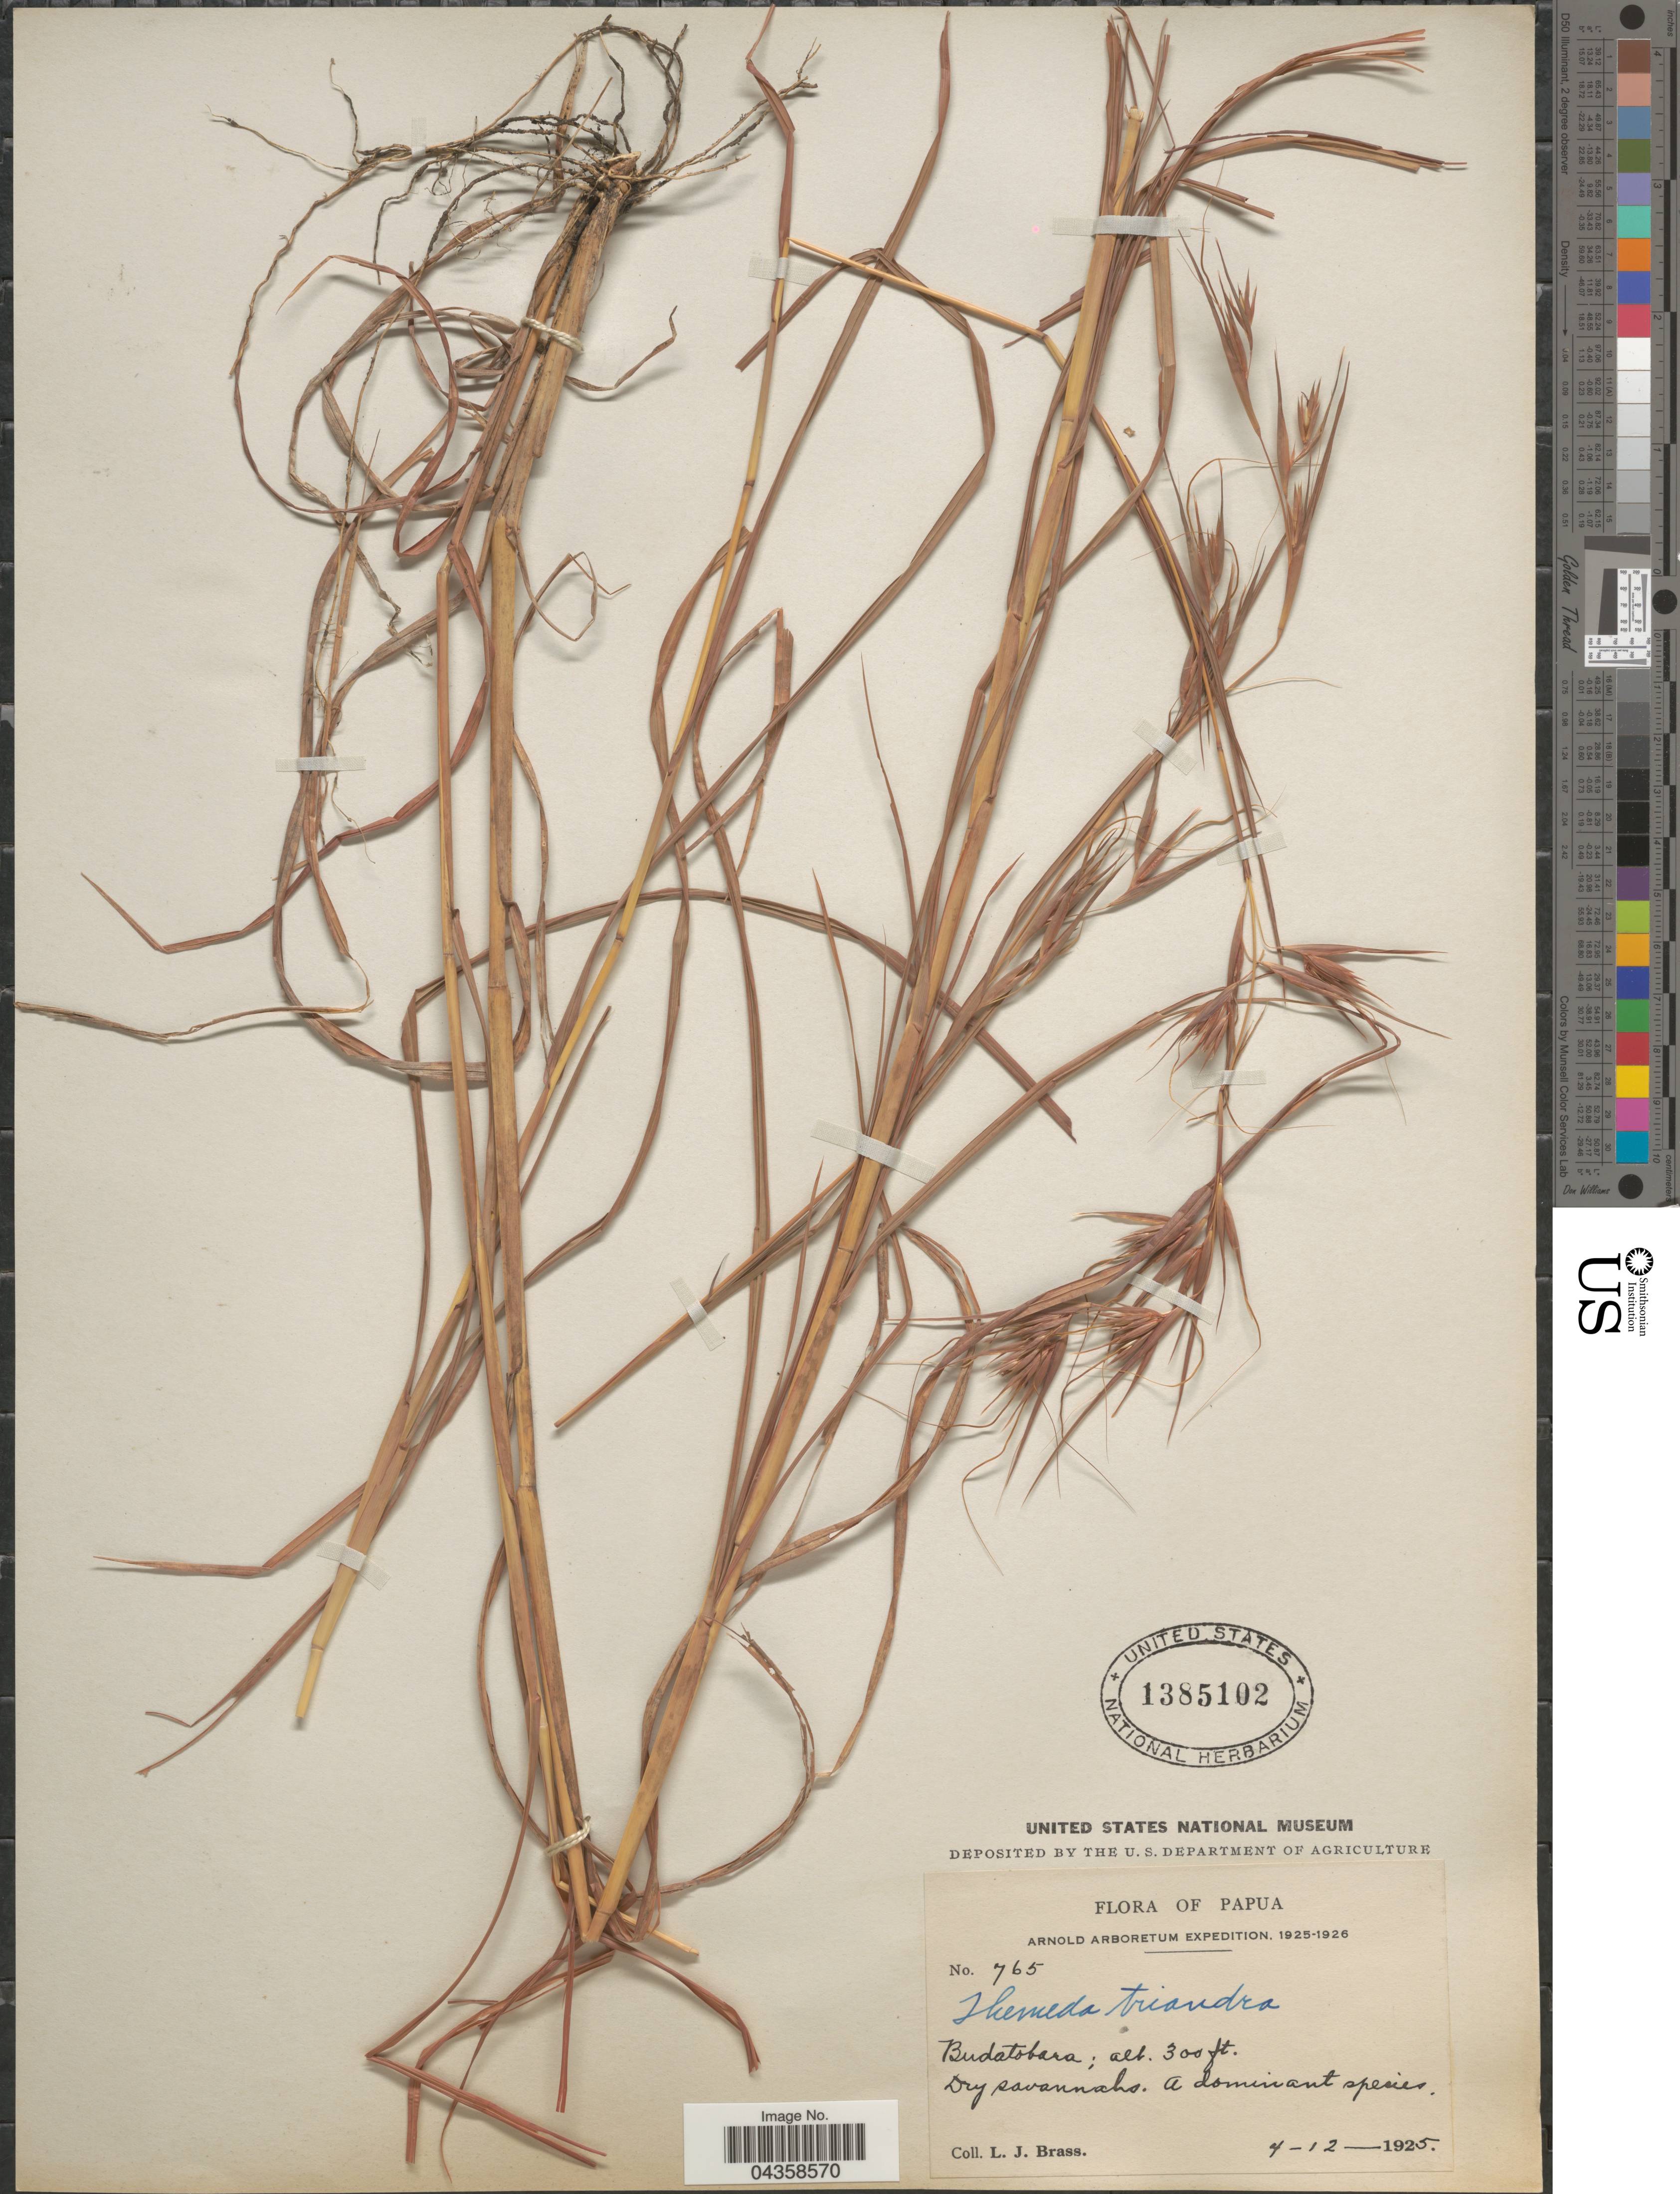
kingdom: Plantae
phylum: Tracheophyta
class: Liliopsida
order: Poales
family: Poaceae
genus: Themeda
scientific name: Themeda triandra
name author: Forssk.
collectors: L. J. Brass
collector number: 765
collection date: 1925-12-04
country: Indonesia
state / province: Papua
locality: Arnold Arboretum Expedition, 1925-1926. Budatobara.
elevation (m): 91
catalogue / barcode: US 1385102